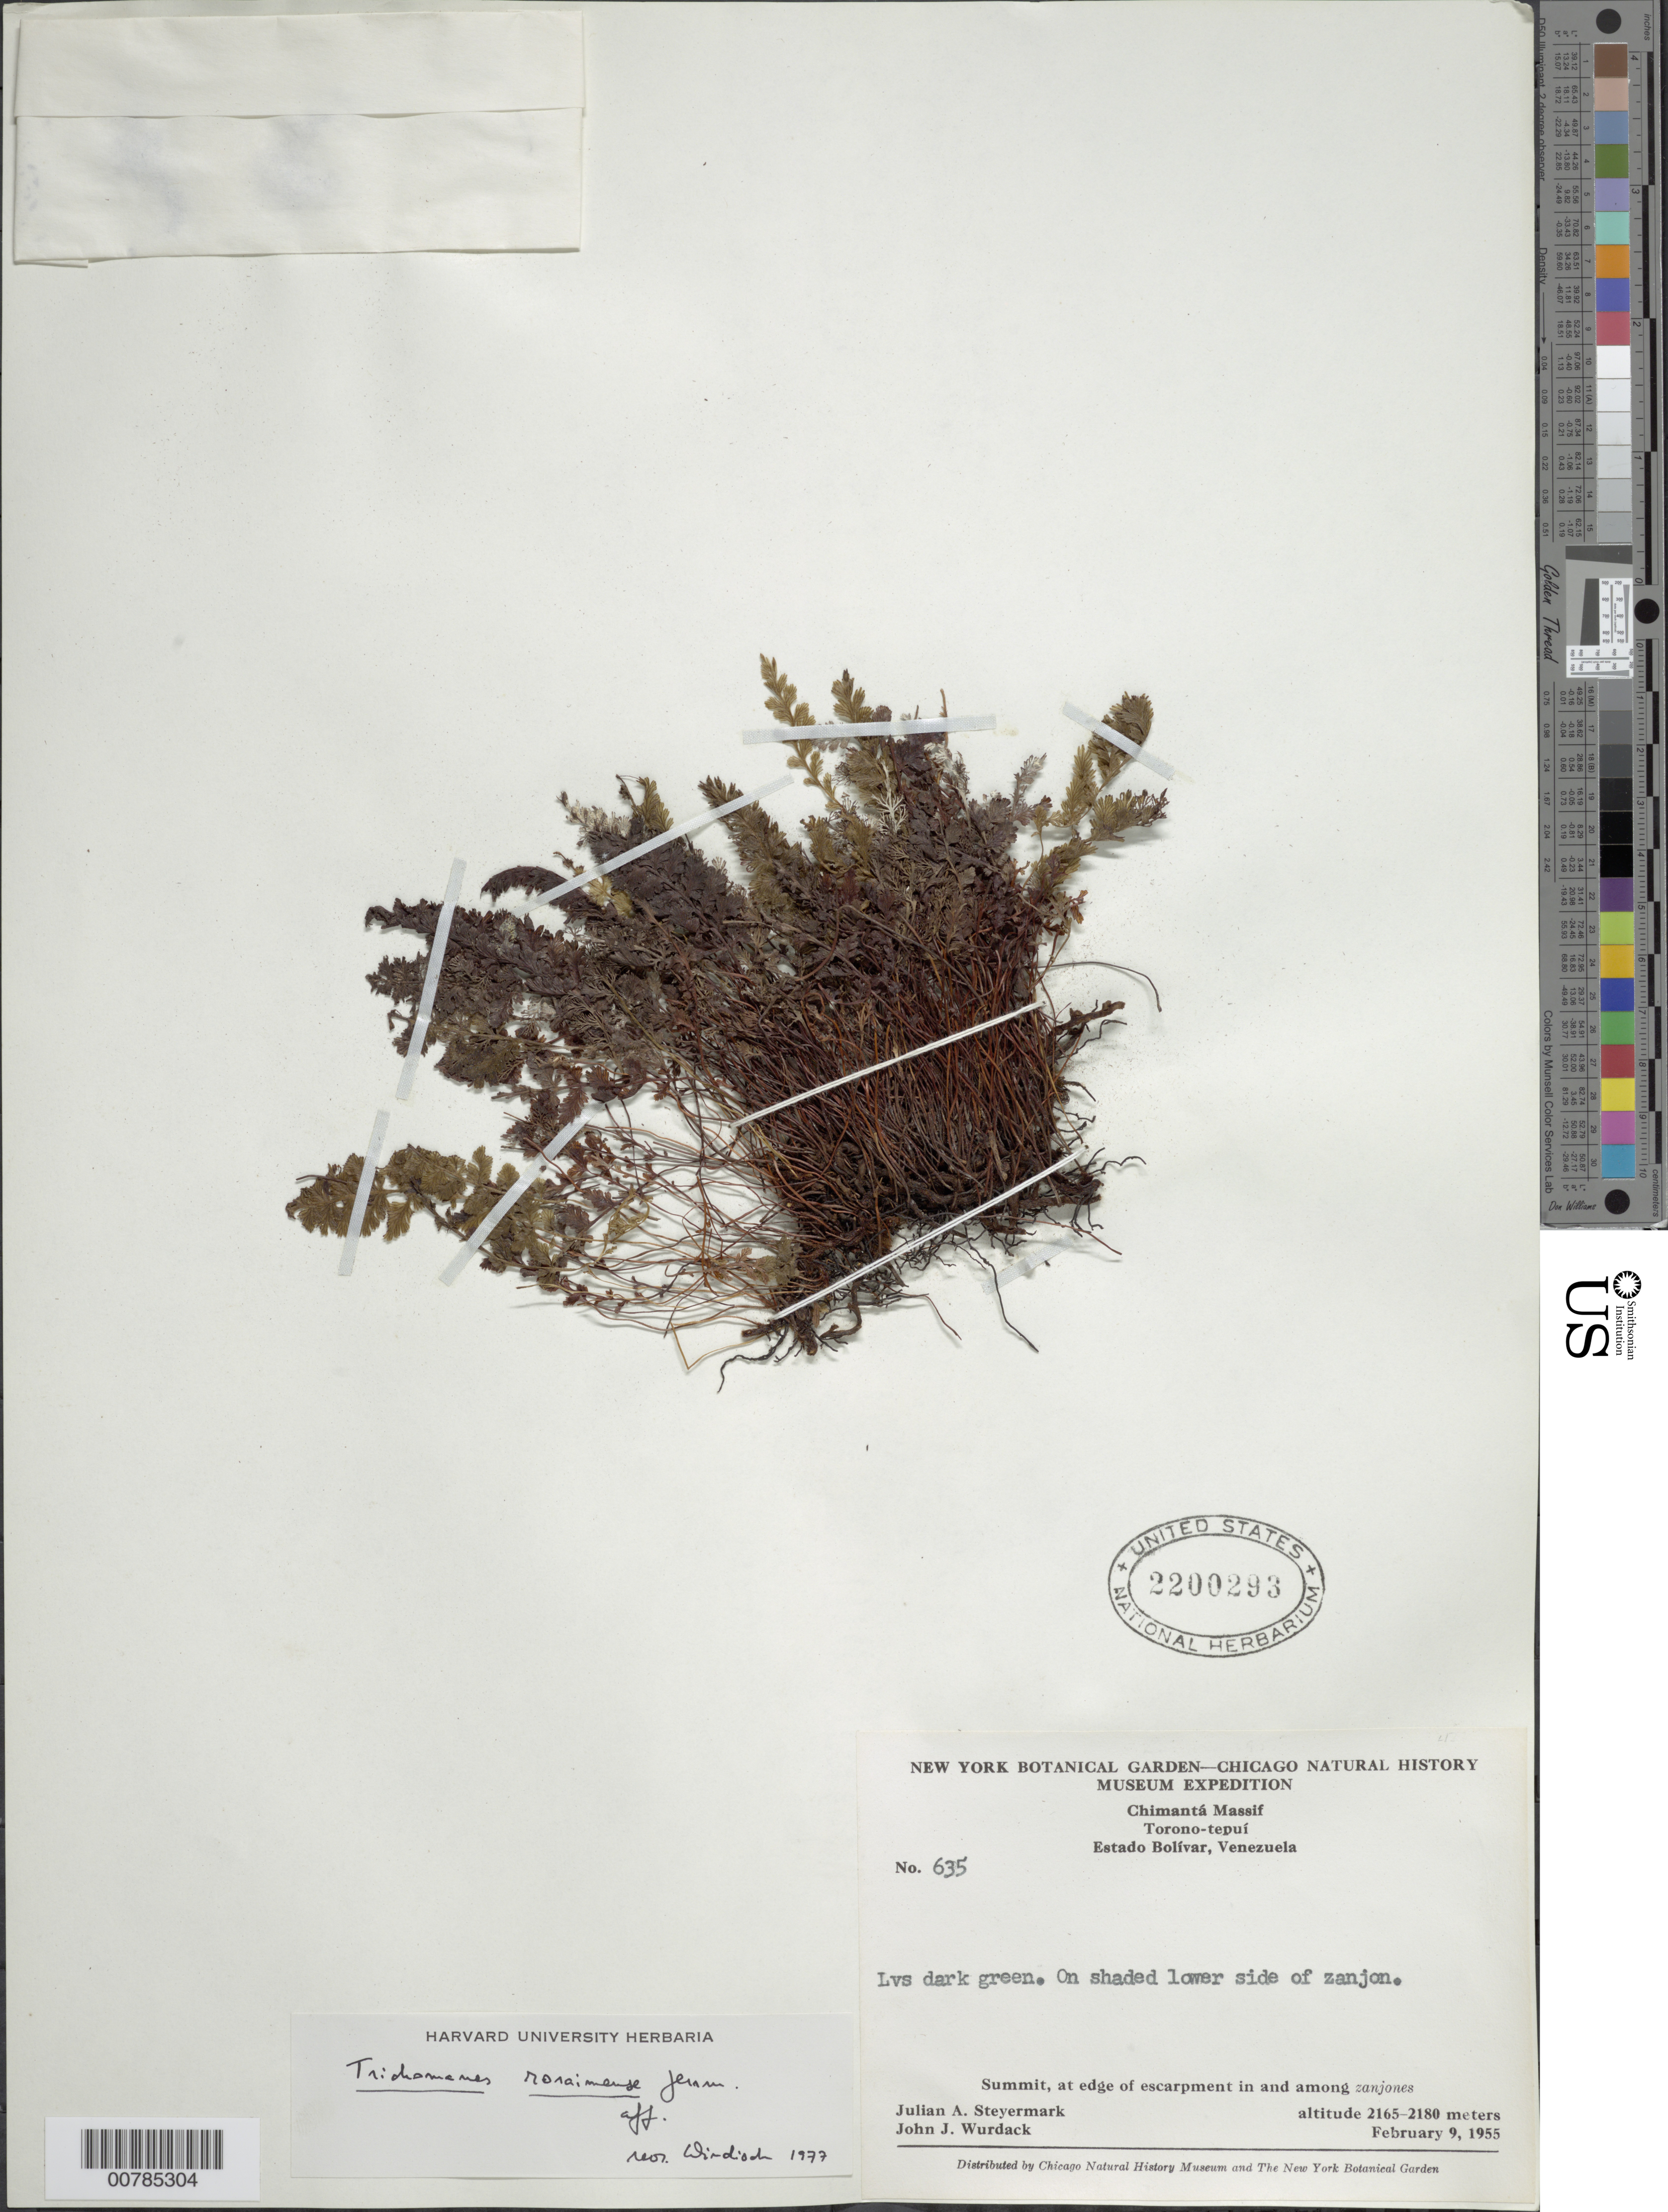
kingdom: Plantae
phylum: Tracheophyta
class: Polypodiopsida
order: Hymenophyllales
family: Hymenophyllaceae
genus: Trichomanes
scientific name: Trichomanes roraimense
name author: Jenman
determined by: Windisch, Paulo Guenter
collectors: J. Steyermark & J. J. Wurdack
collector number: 55 635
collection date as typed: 9-Feb-55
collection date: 1955-02-09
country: Venezuela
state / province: Bolívar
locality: Chimantá Massif, Torono-tepuí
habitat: Summit. On shaded lower side of zanjon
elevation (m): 2165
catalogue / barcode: US 2200293